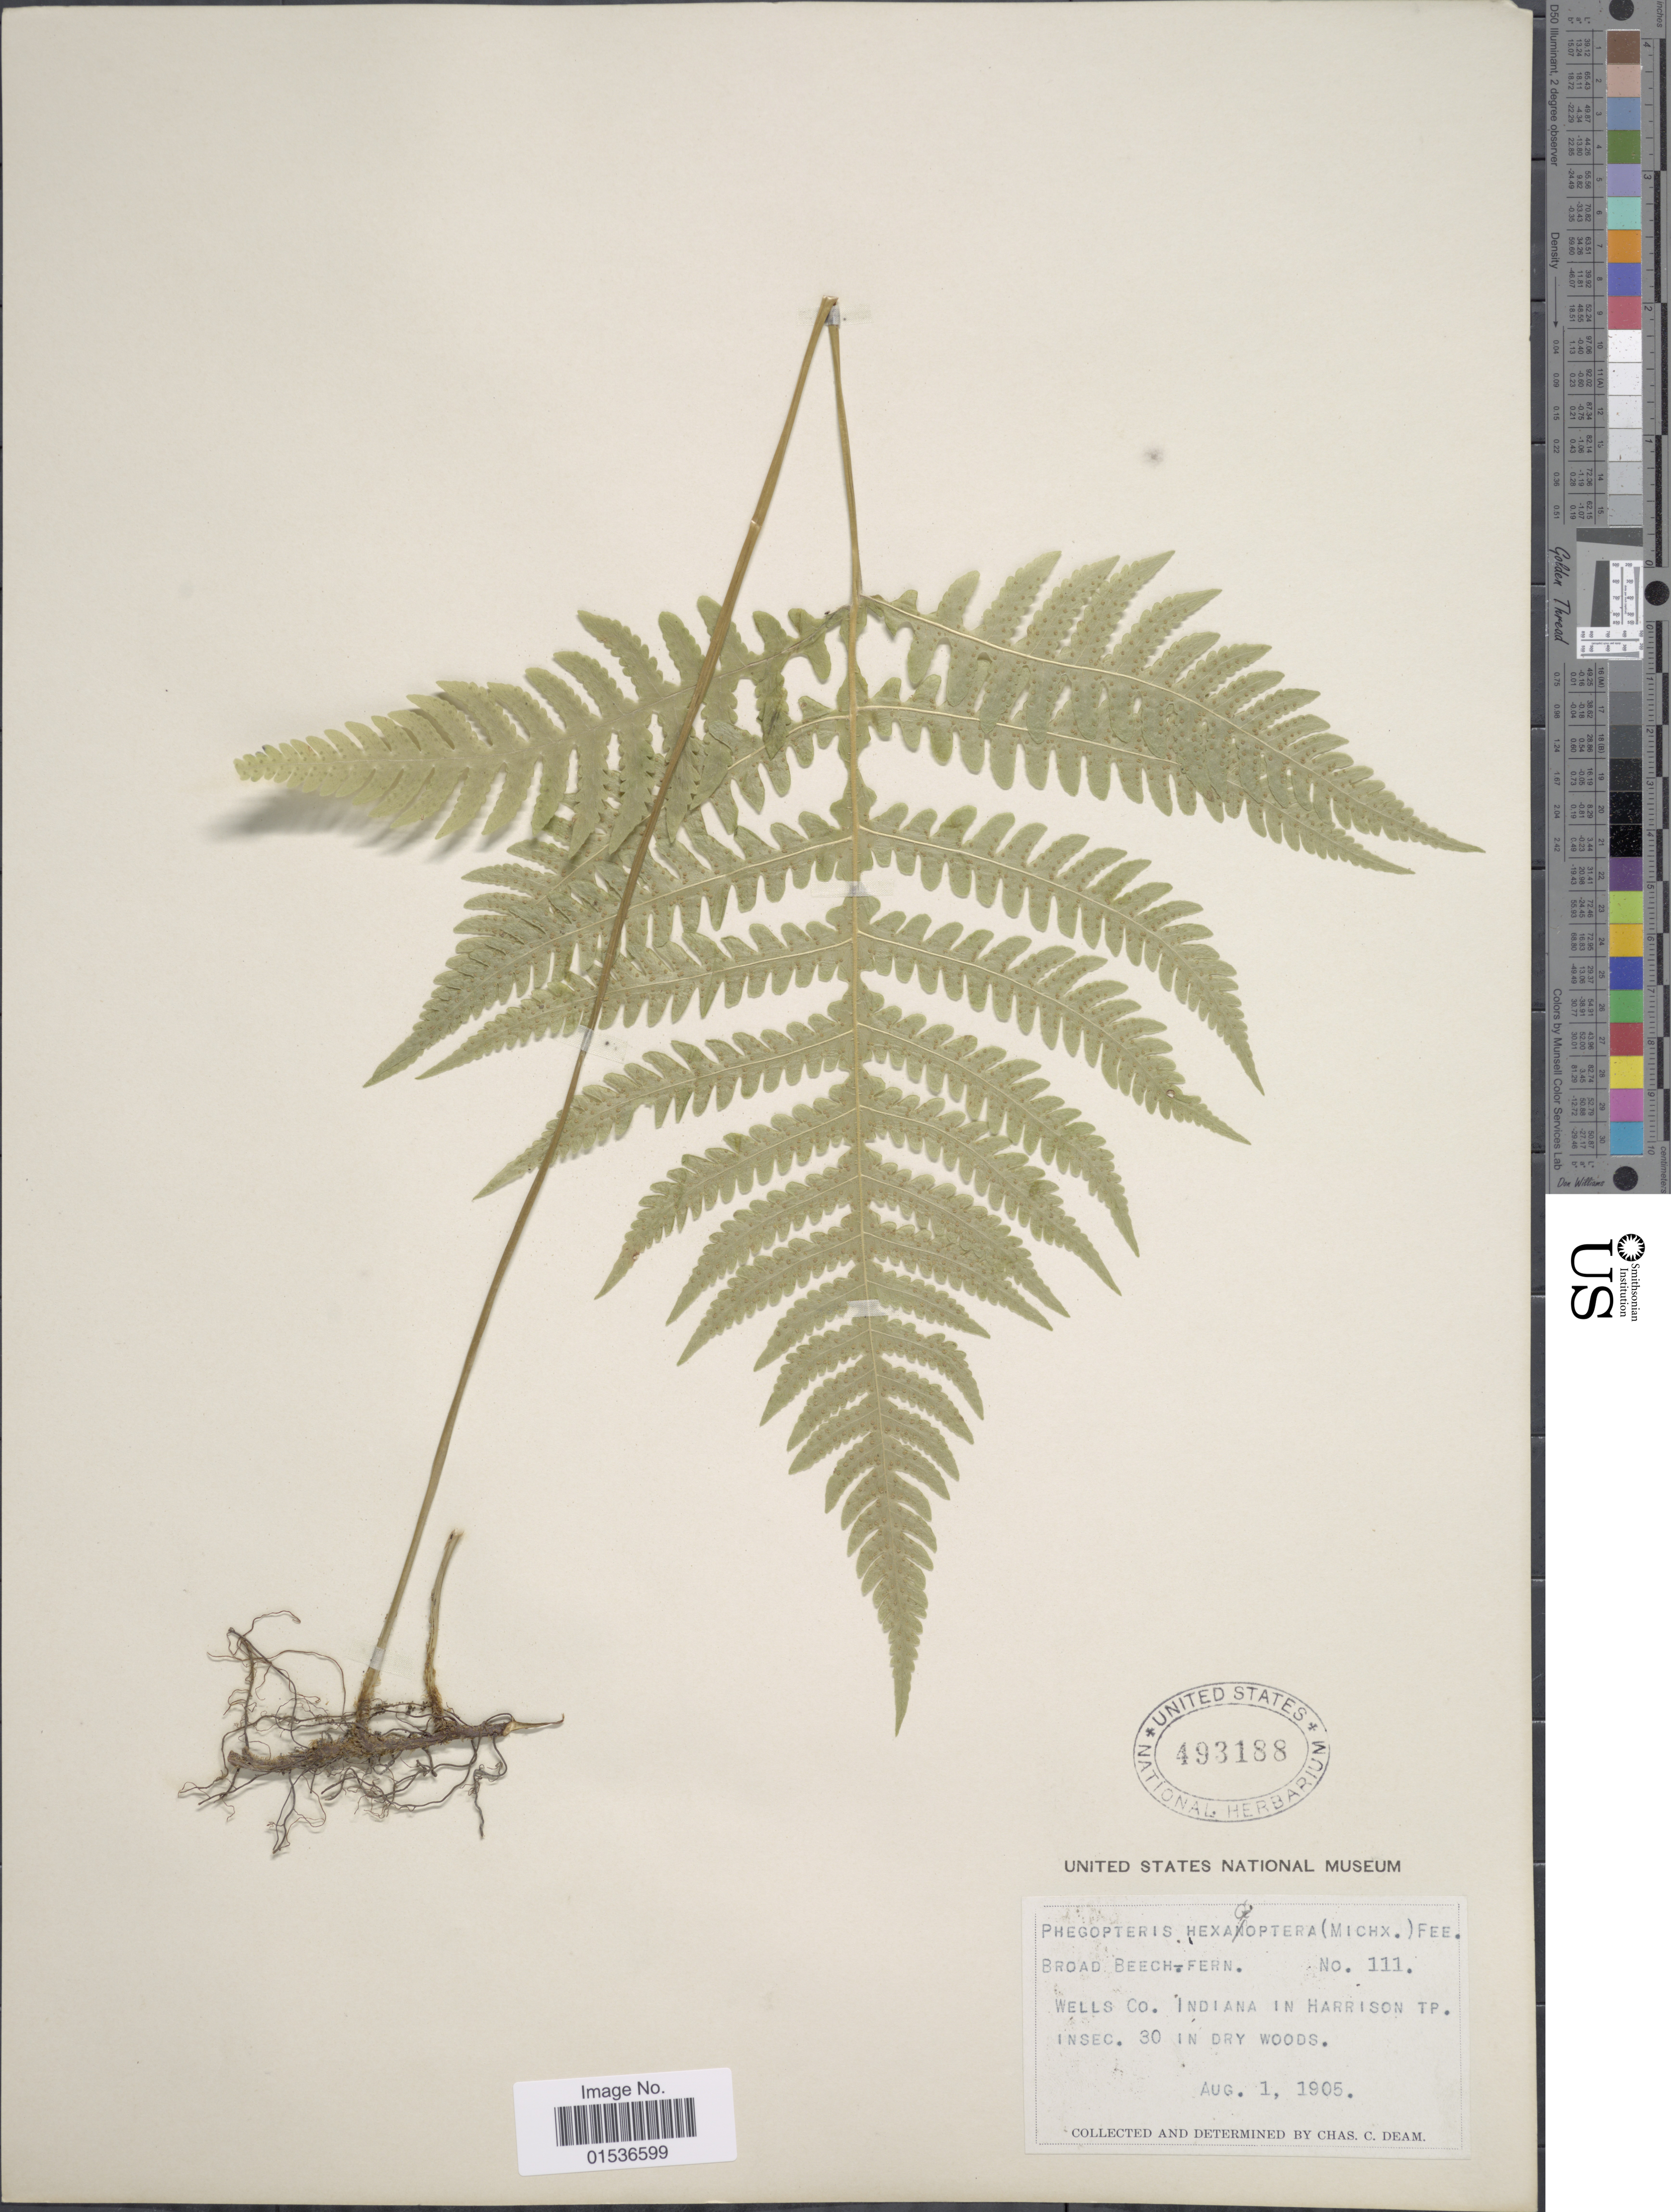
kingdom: Plantae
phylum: Tracheophyta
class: Polypodiopsida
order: Polypodiales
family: Thelypteridaceae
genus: Phegopteris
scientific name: Phegopteris hexagonoptera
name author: (Michx.) Fée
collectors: C. C. Deam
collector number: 111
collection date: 1905-08-01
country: United States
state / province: Indiana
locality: Wells Co. Indiana in Harrison Tp. Insec 30.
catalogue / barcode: US 493188